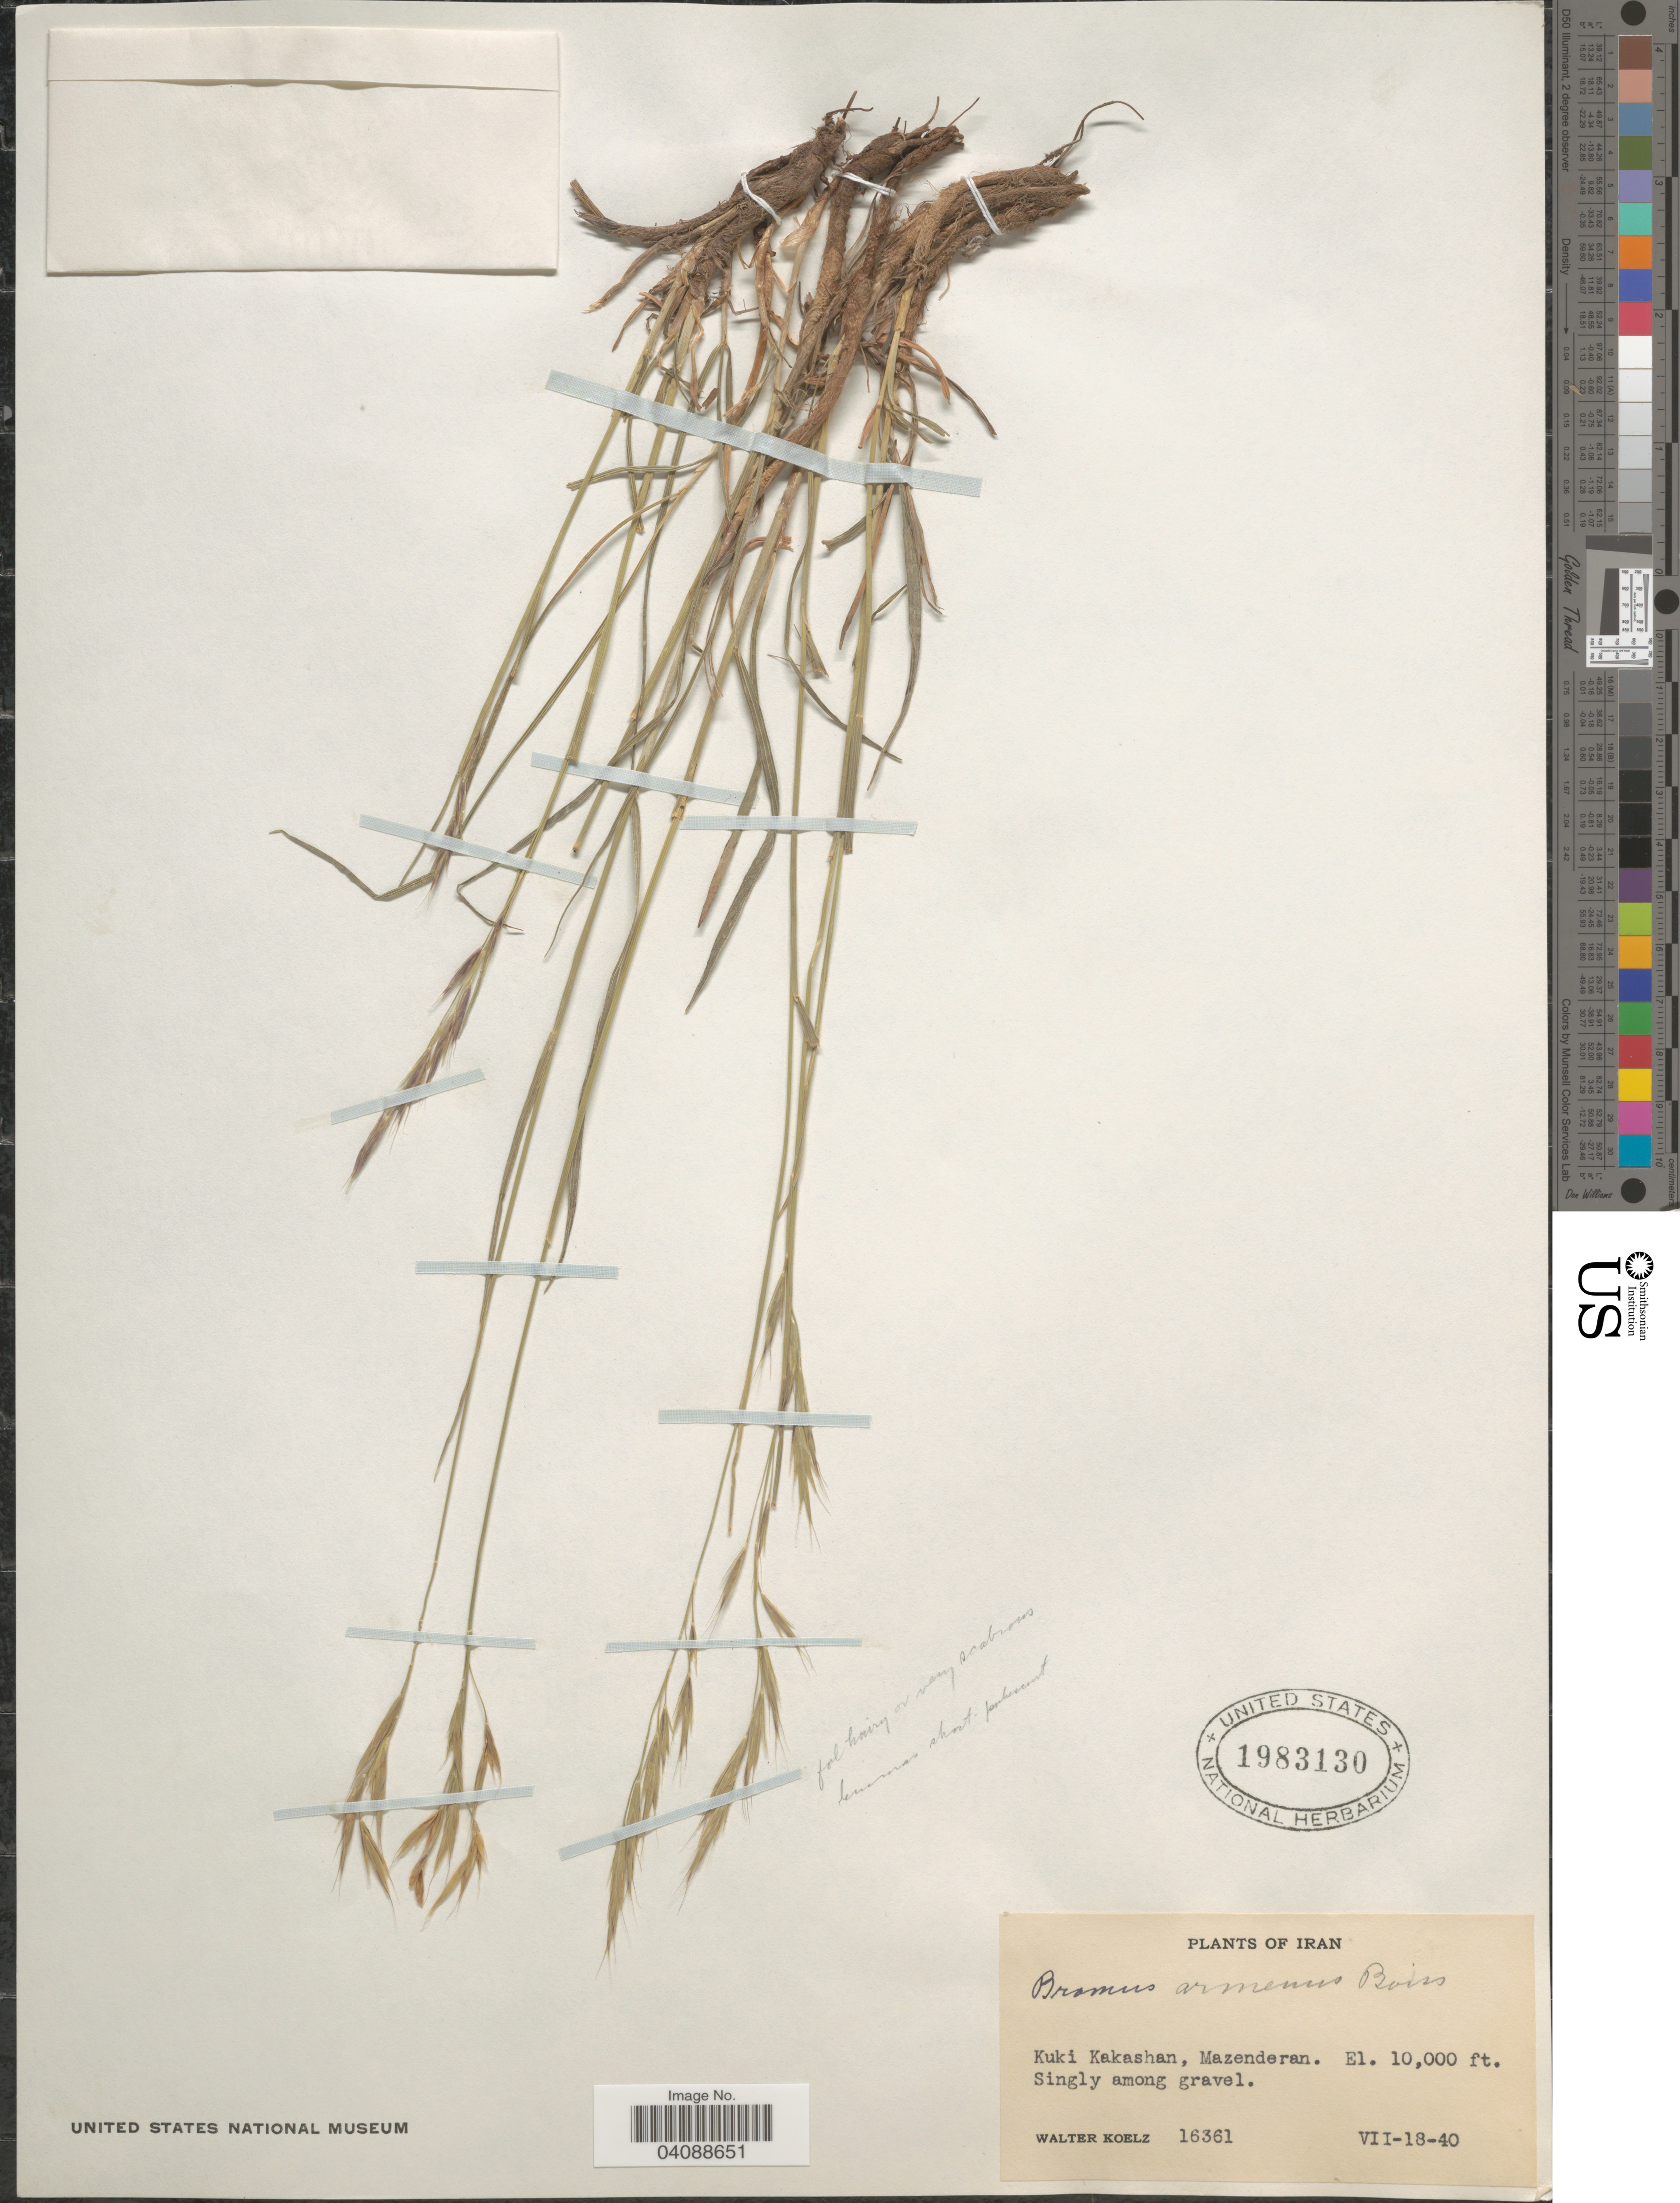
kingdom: Plantae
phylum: Tracheophyta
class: Liliopsida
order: Poales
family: Poaceae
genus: Bromus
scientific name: Bromus armenus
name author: Boiss.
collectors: W. N. Koelz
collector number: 16361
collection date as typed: Transcribed d/m/y: 18/7/40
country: Iran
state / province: Mazandaran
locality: Kuki Kakashan, Mazenderan.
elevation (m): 3048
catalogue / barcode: US 1983130